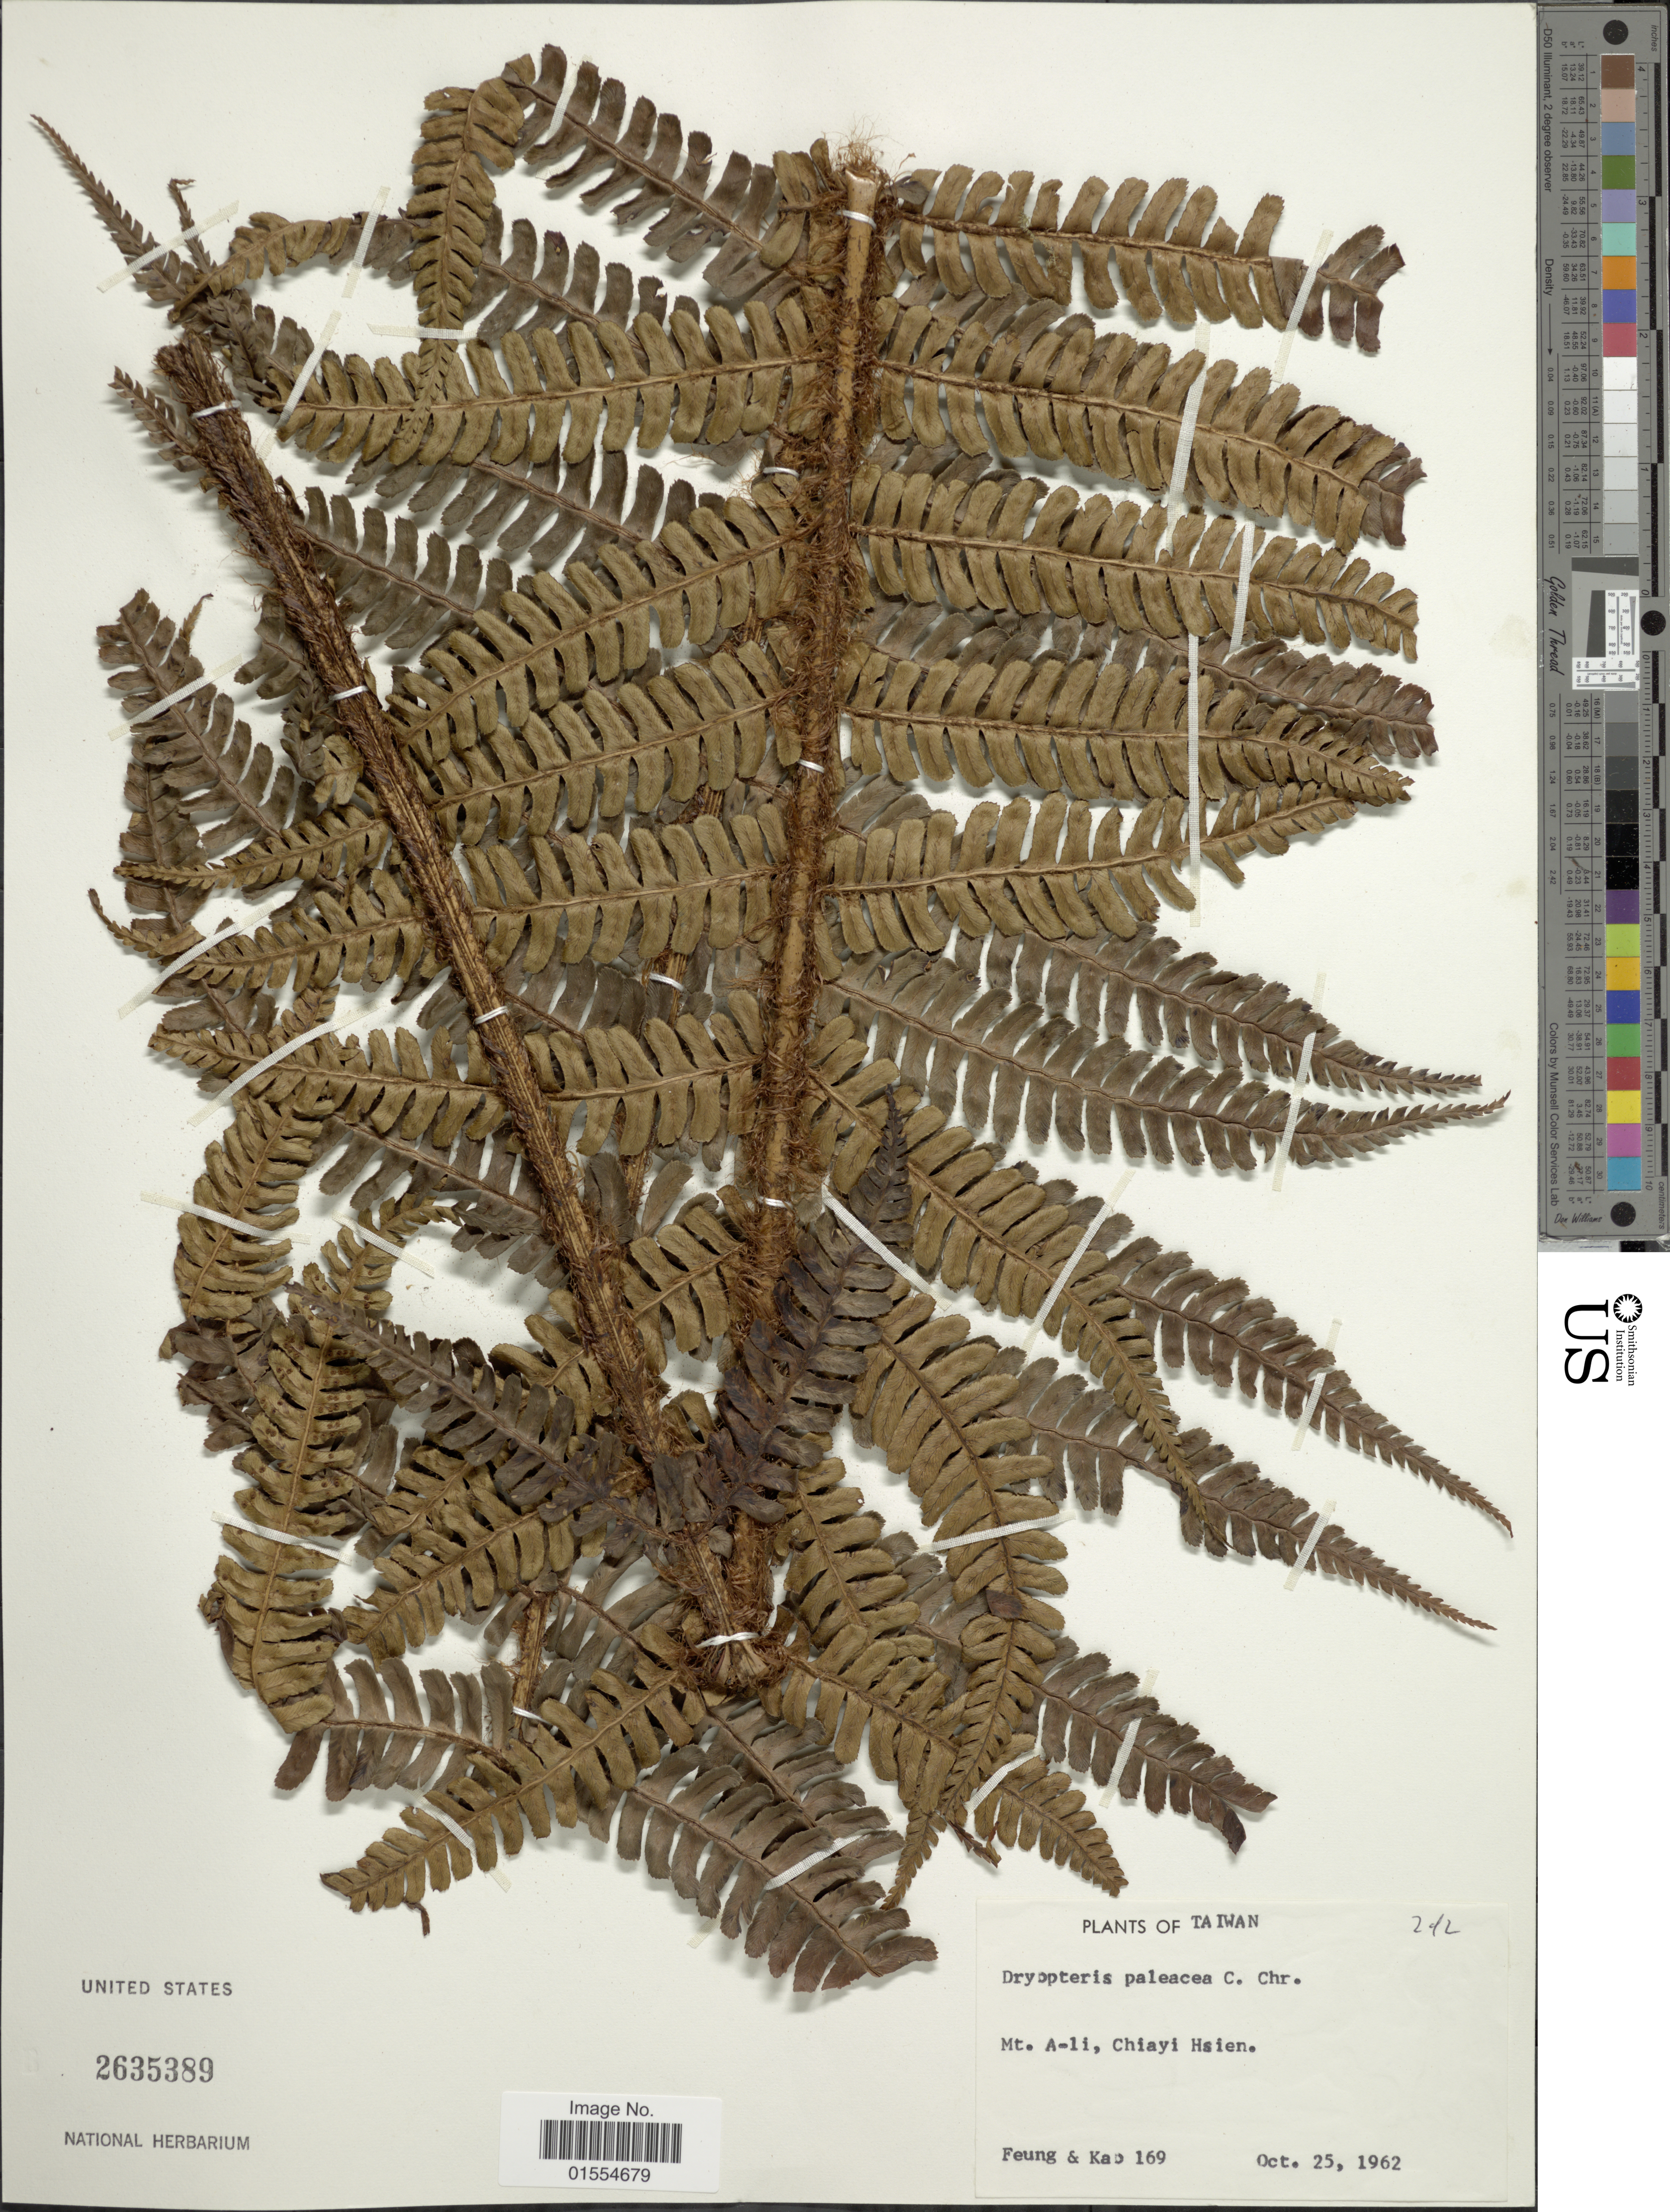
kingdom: Plantae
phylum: Tracheophyta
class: Polypodiopsida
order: Polypodiales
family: Dryopteridaceae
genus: Dryopteris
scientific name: Dryopteris paleacea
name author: (Sw.) C. Chr.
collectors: C. Feung & Kao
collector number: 169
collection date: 1962-10-25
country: Taiwan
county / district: Chiayi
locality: Mt. A-li, Chiayi Hsien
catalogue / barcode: US 2635389